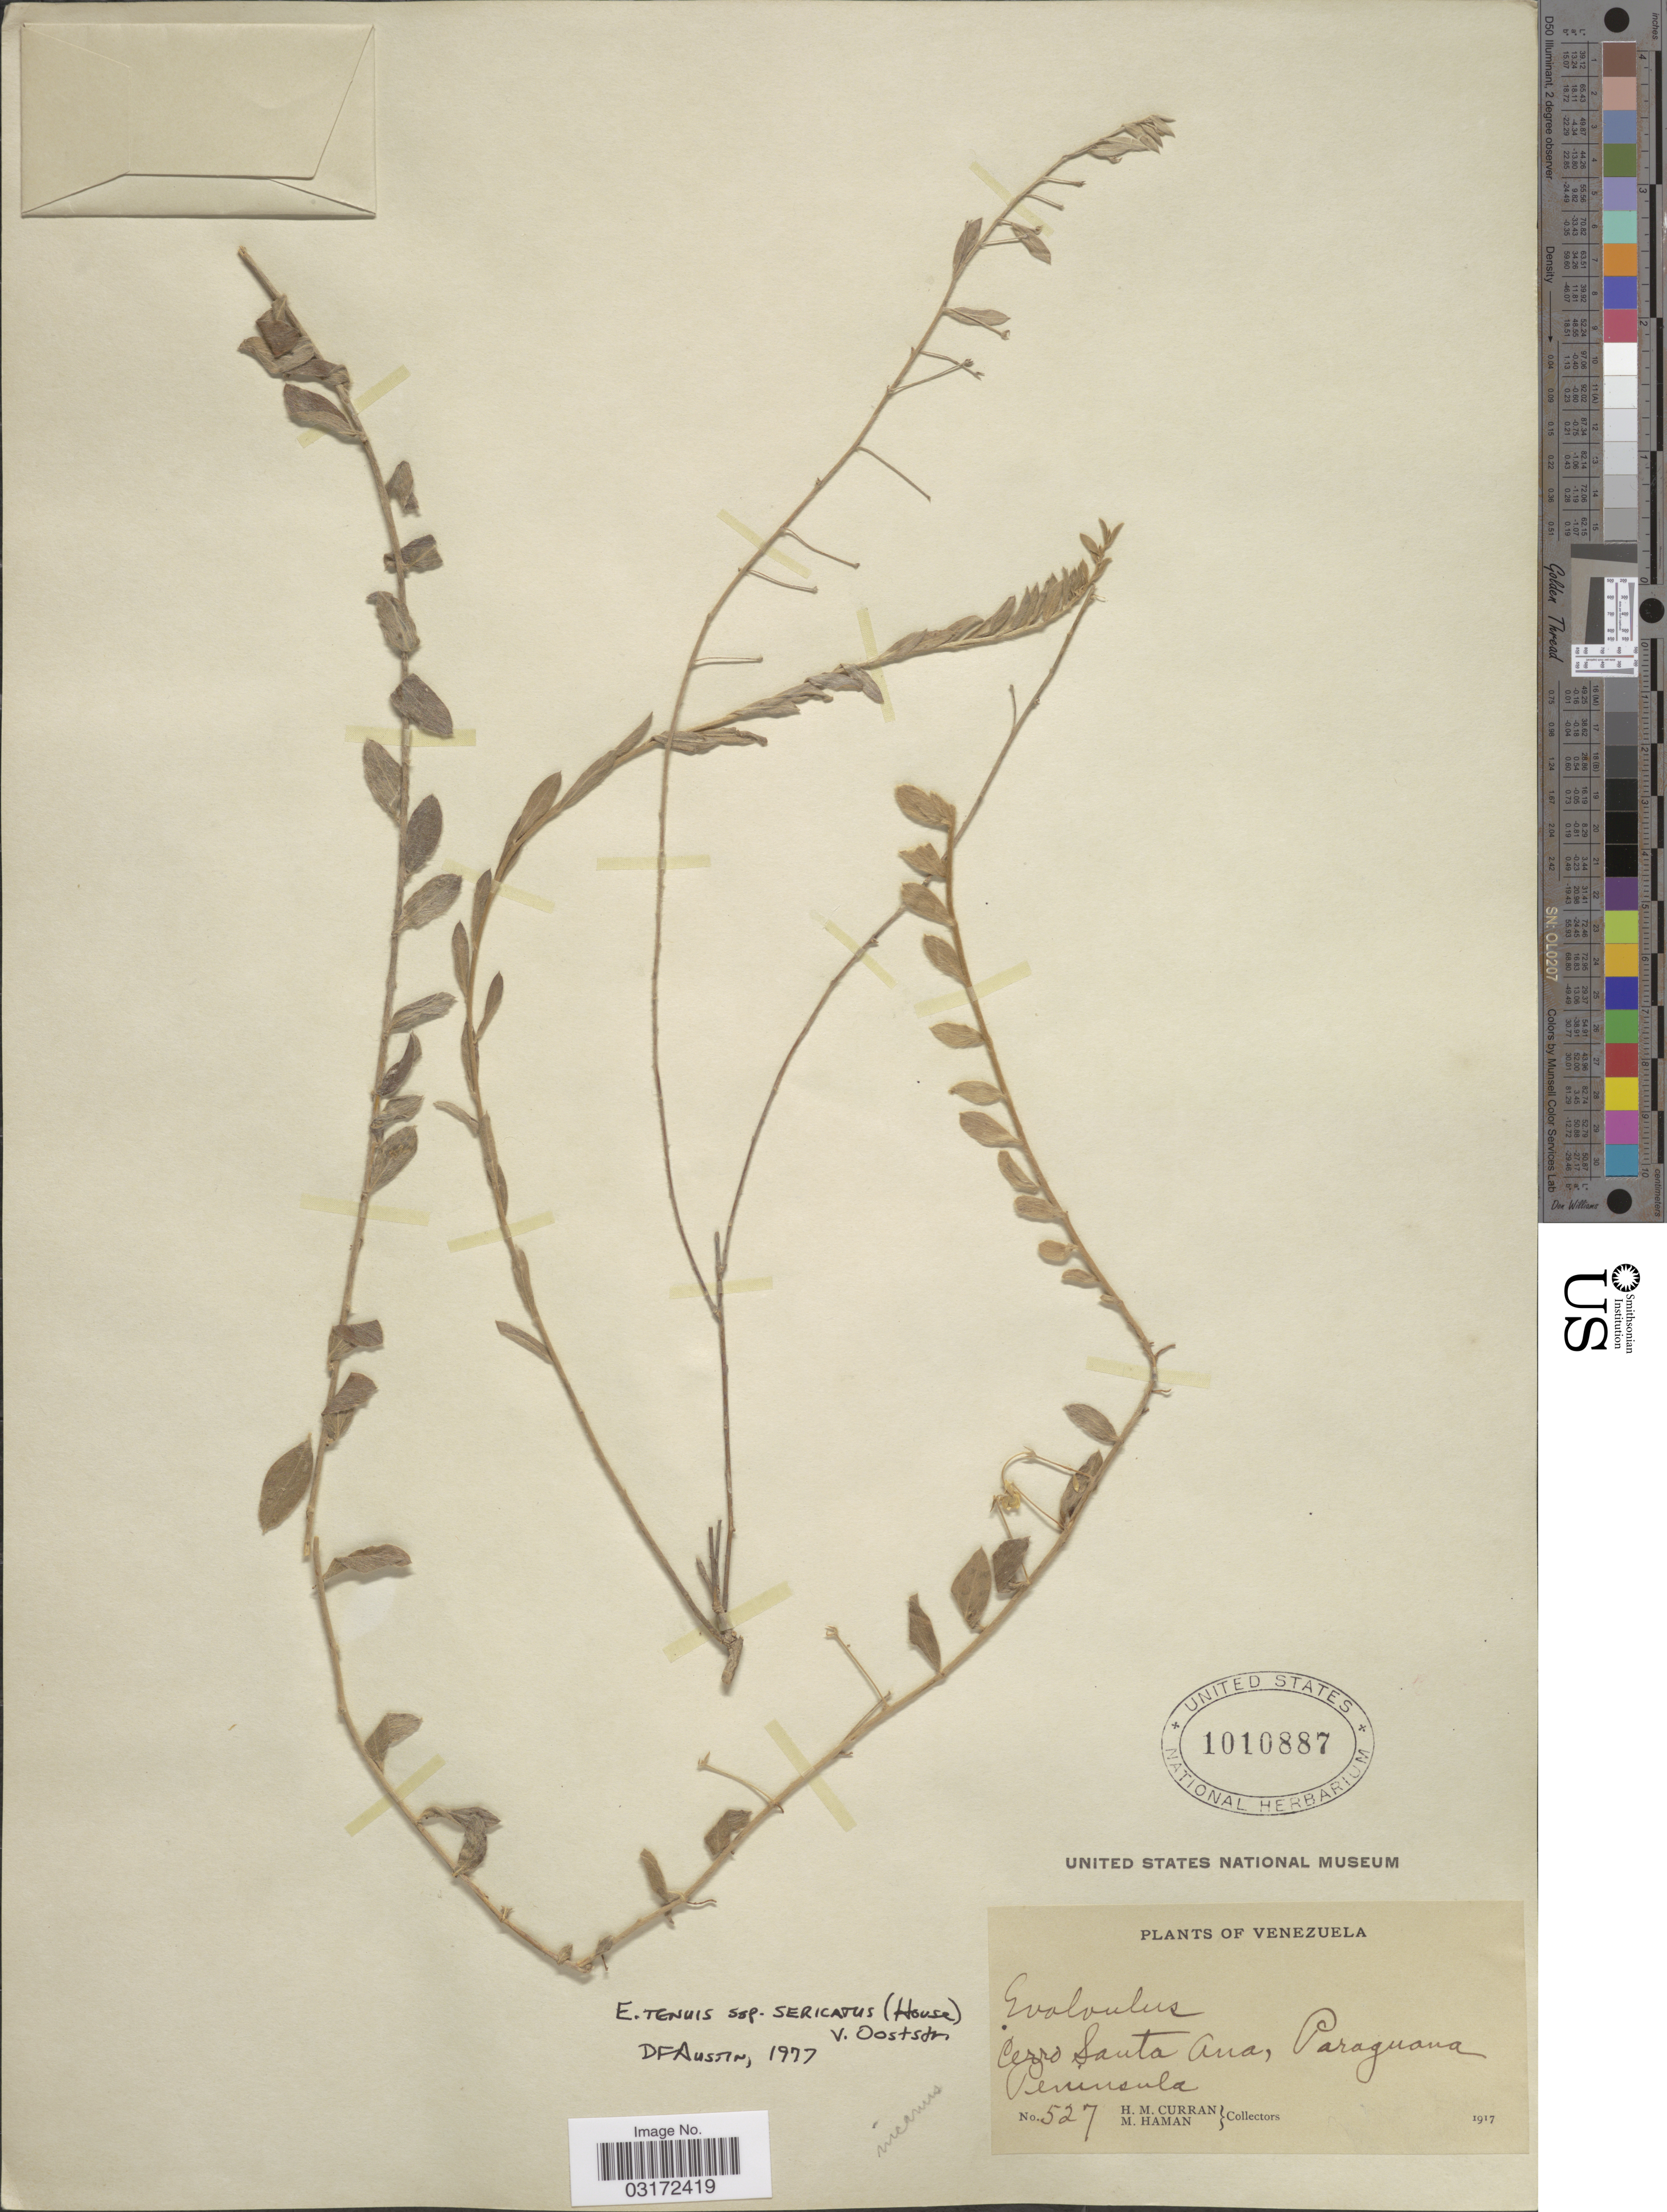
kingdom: Plantae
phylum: Tracheophyta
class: Magnoliopsida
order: Solanales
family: Convolvulaceae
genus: Evolvulus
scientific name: Evolvulus tenuis subsp. sericatus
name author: (House) Ooststr.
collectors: H. M. Curran & M. Haman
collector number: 527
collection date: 1917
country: Venezuela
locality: Cerro Santa Ana, Paraguana, Peninsula.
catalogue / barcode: US 1010887